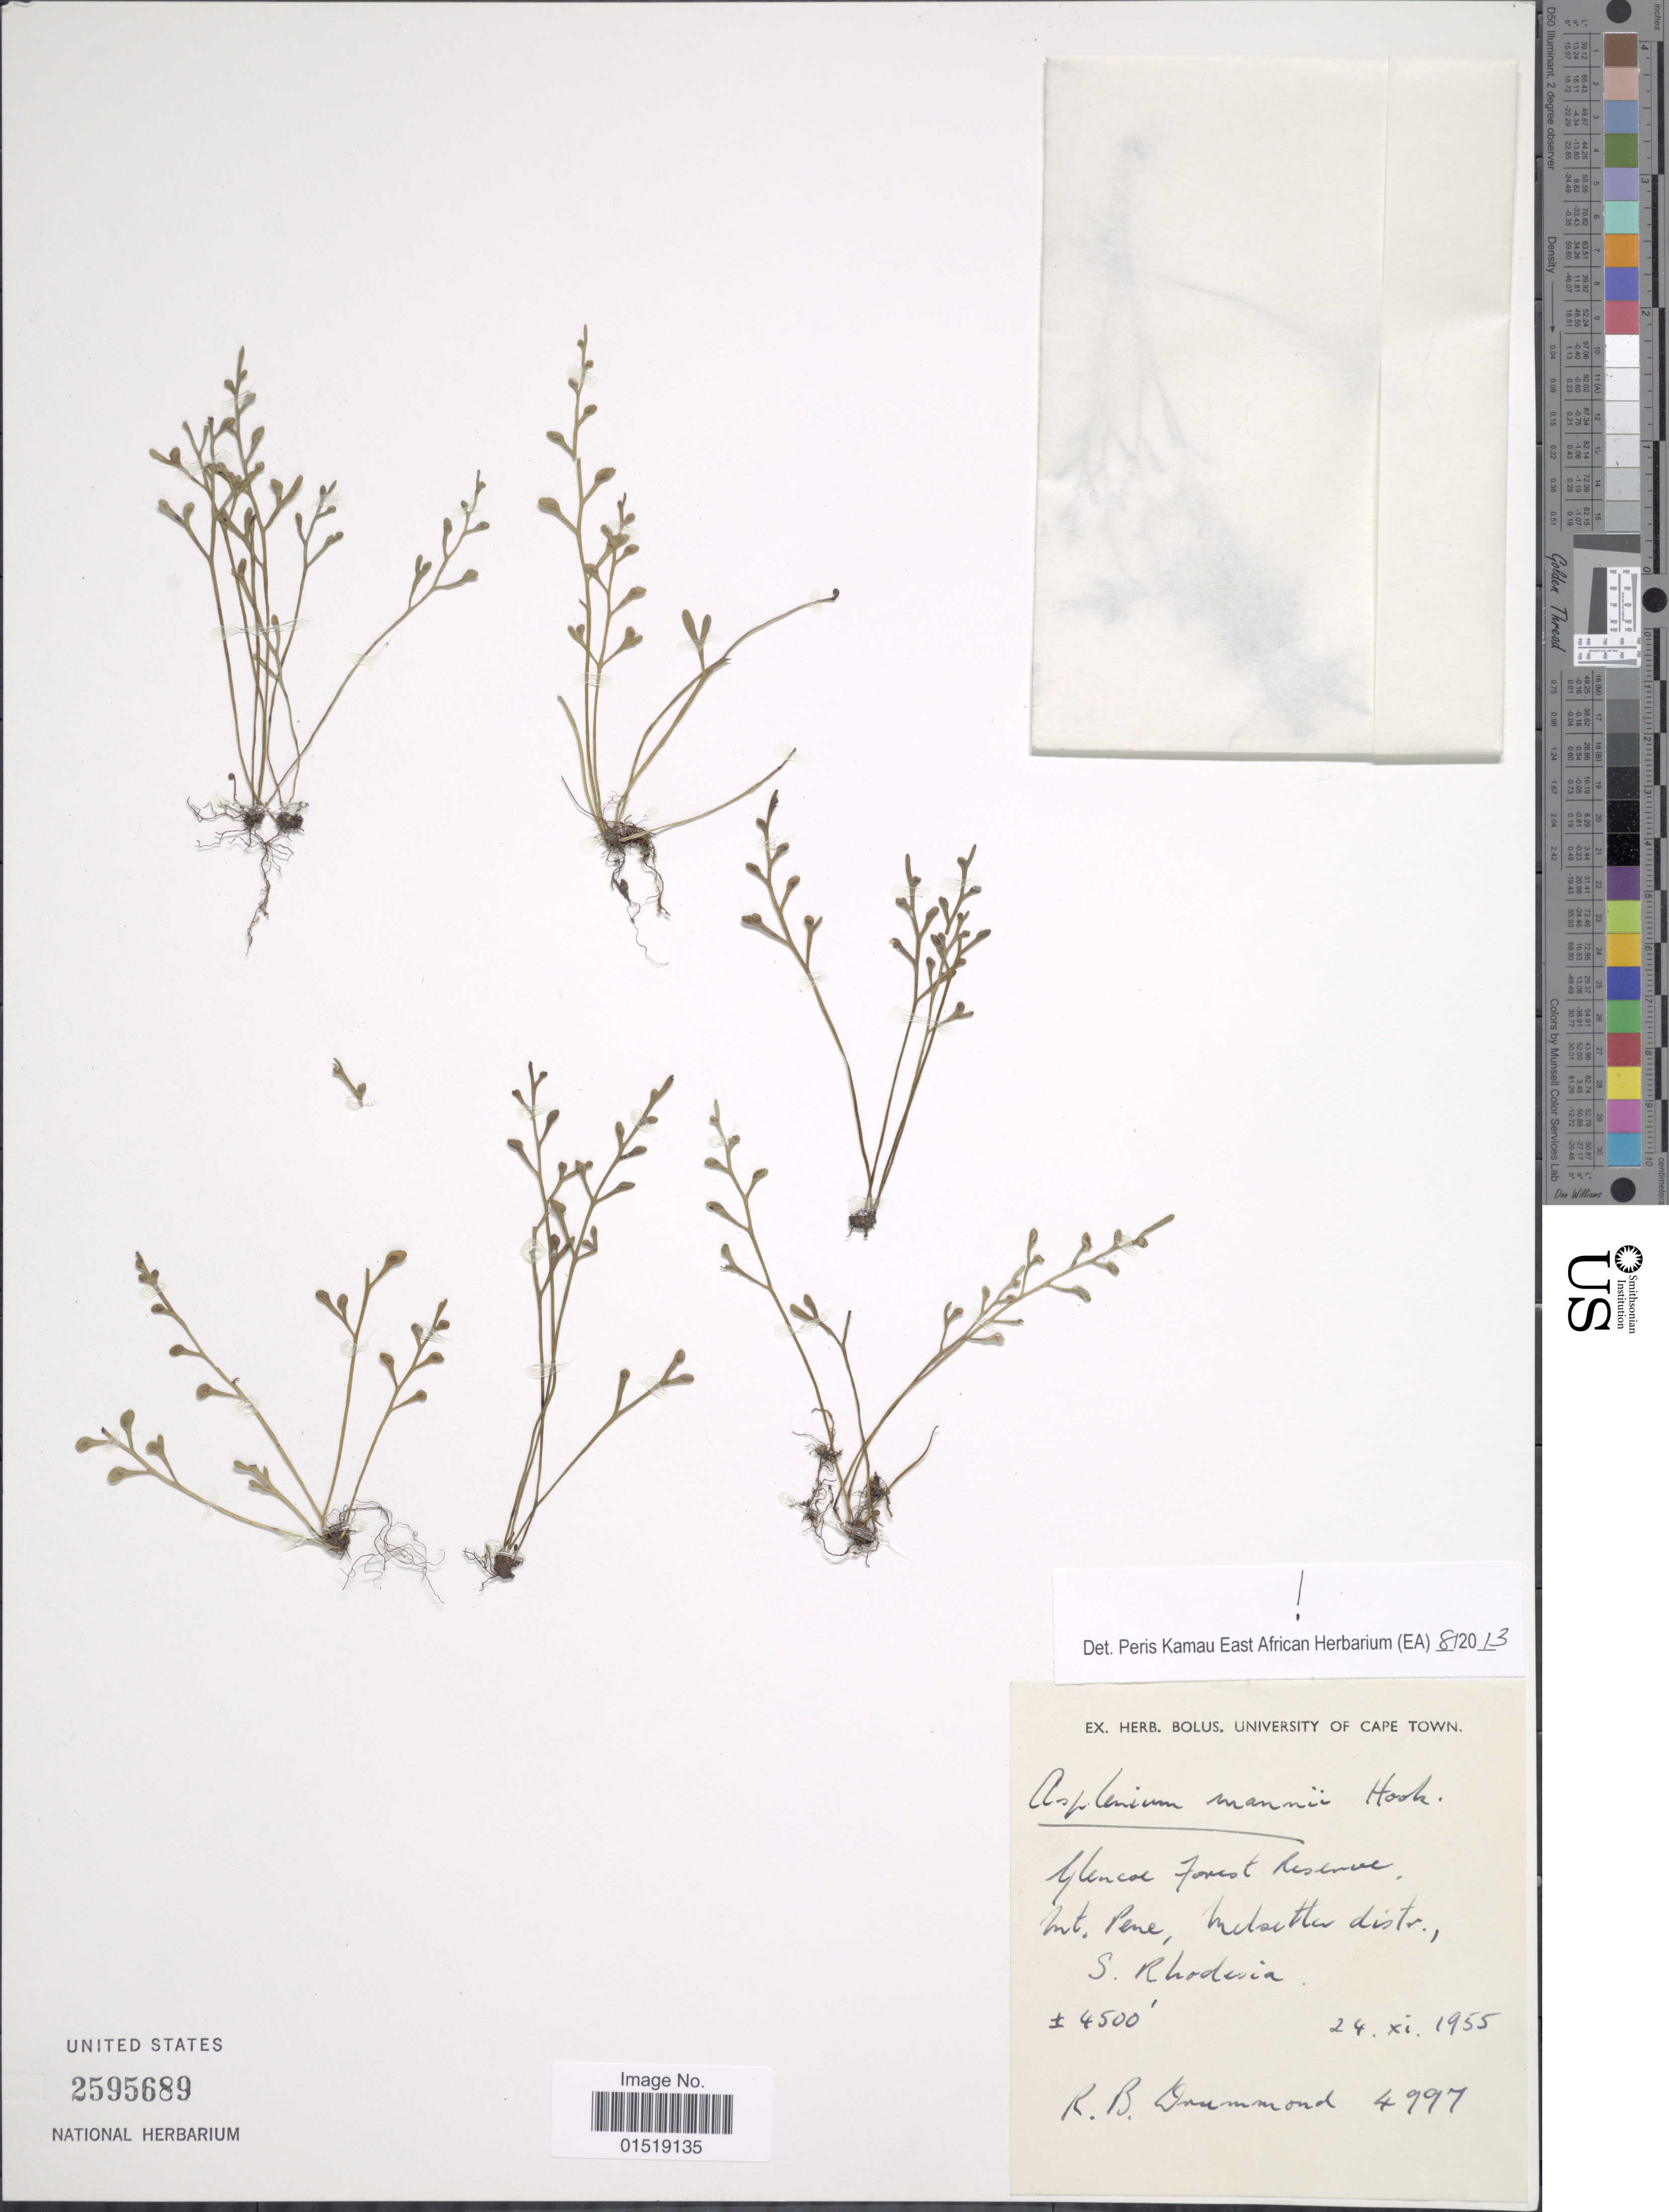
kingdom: Plantae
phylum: Tracheophyta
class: Polypodiopsida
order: Polypodiales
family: Aspleniaceae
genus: Asplenium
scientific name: Asplenium mannii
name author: Hook.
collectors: R. Drummond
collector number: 4997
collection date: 1955-11-24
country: Zimbabwe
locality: Glencoe Forest Reserve, Mt. Pene, Melsetter distr., S. Rhodesia.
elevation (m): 1372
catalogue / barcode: US 2595689